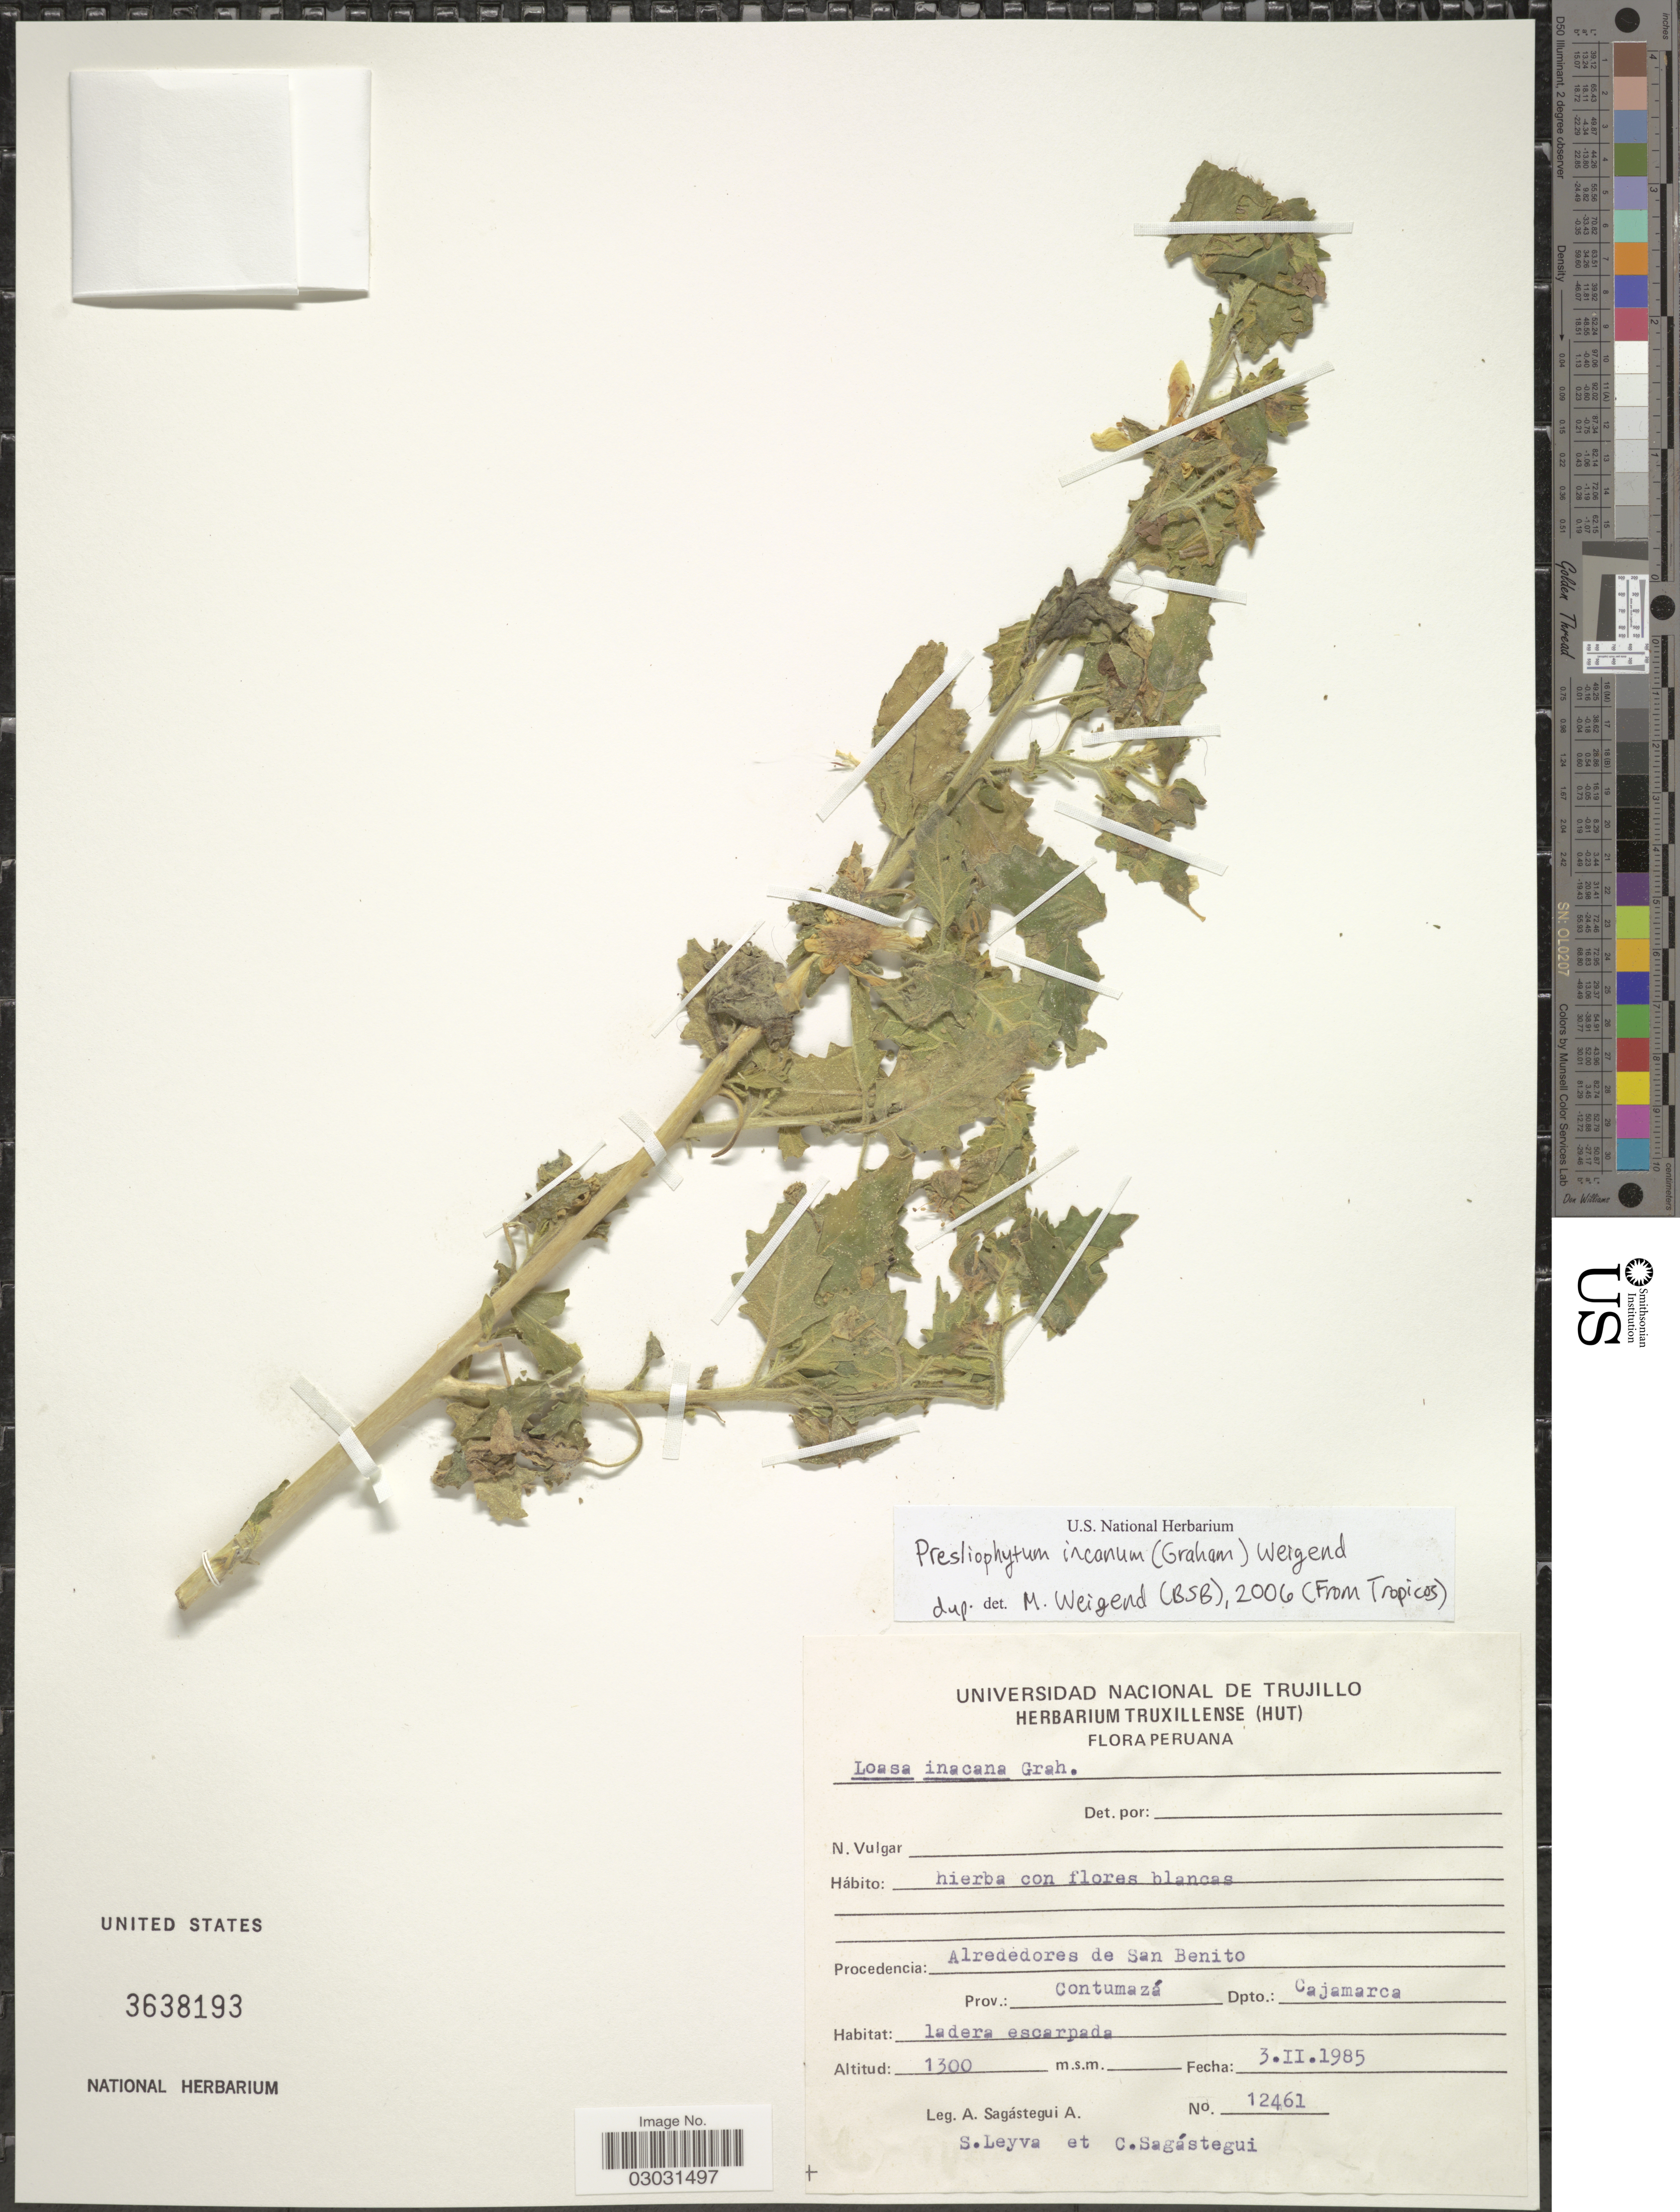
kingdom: Plantae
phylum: Tracheophyta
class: Magnoliopsida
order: Cornales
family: Loasaceae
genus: Presliophytum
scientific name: Presliophytum incanum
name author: (Graham) Weigand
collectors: A. Sagástegui A., S. Leyva & C. Sagástegui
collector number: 12461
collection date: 1985-02-03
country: Peru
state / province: Cajamarca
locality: Procedencia: Alrededores de San Benito. Prov.: Contumazá. Dpto.: Cajamarca.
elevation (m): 1300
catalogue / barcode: US 3638193